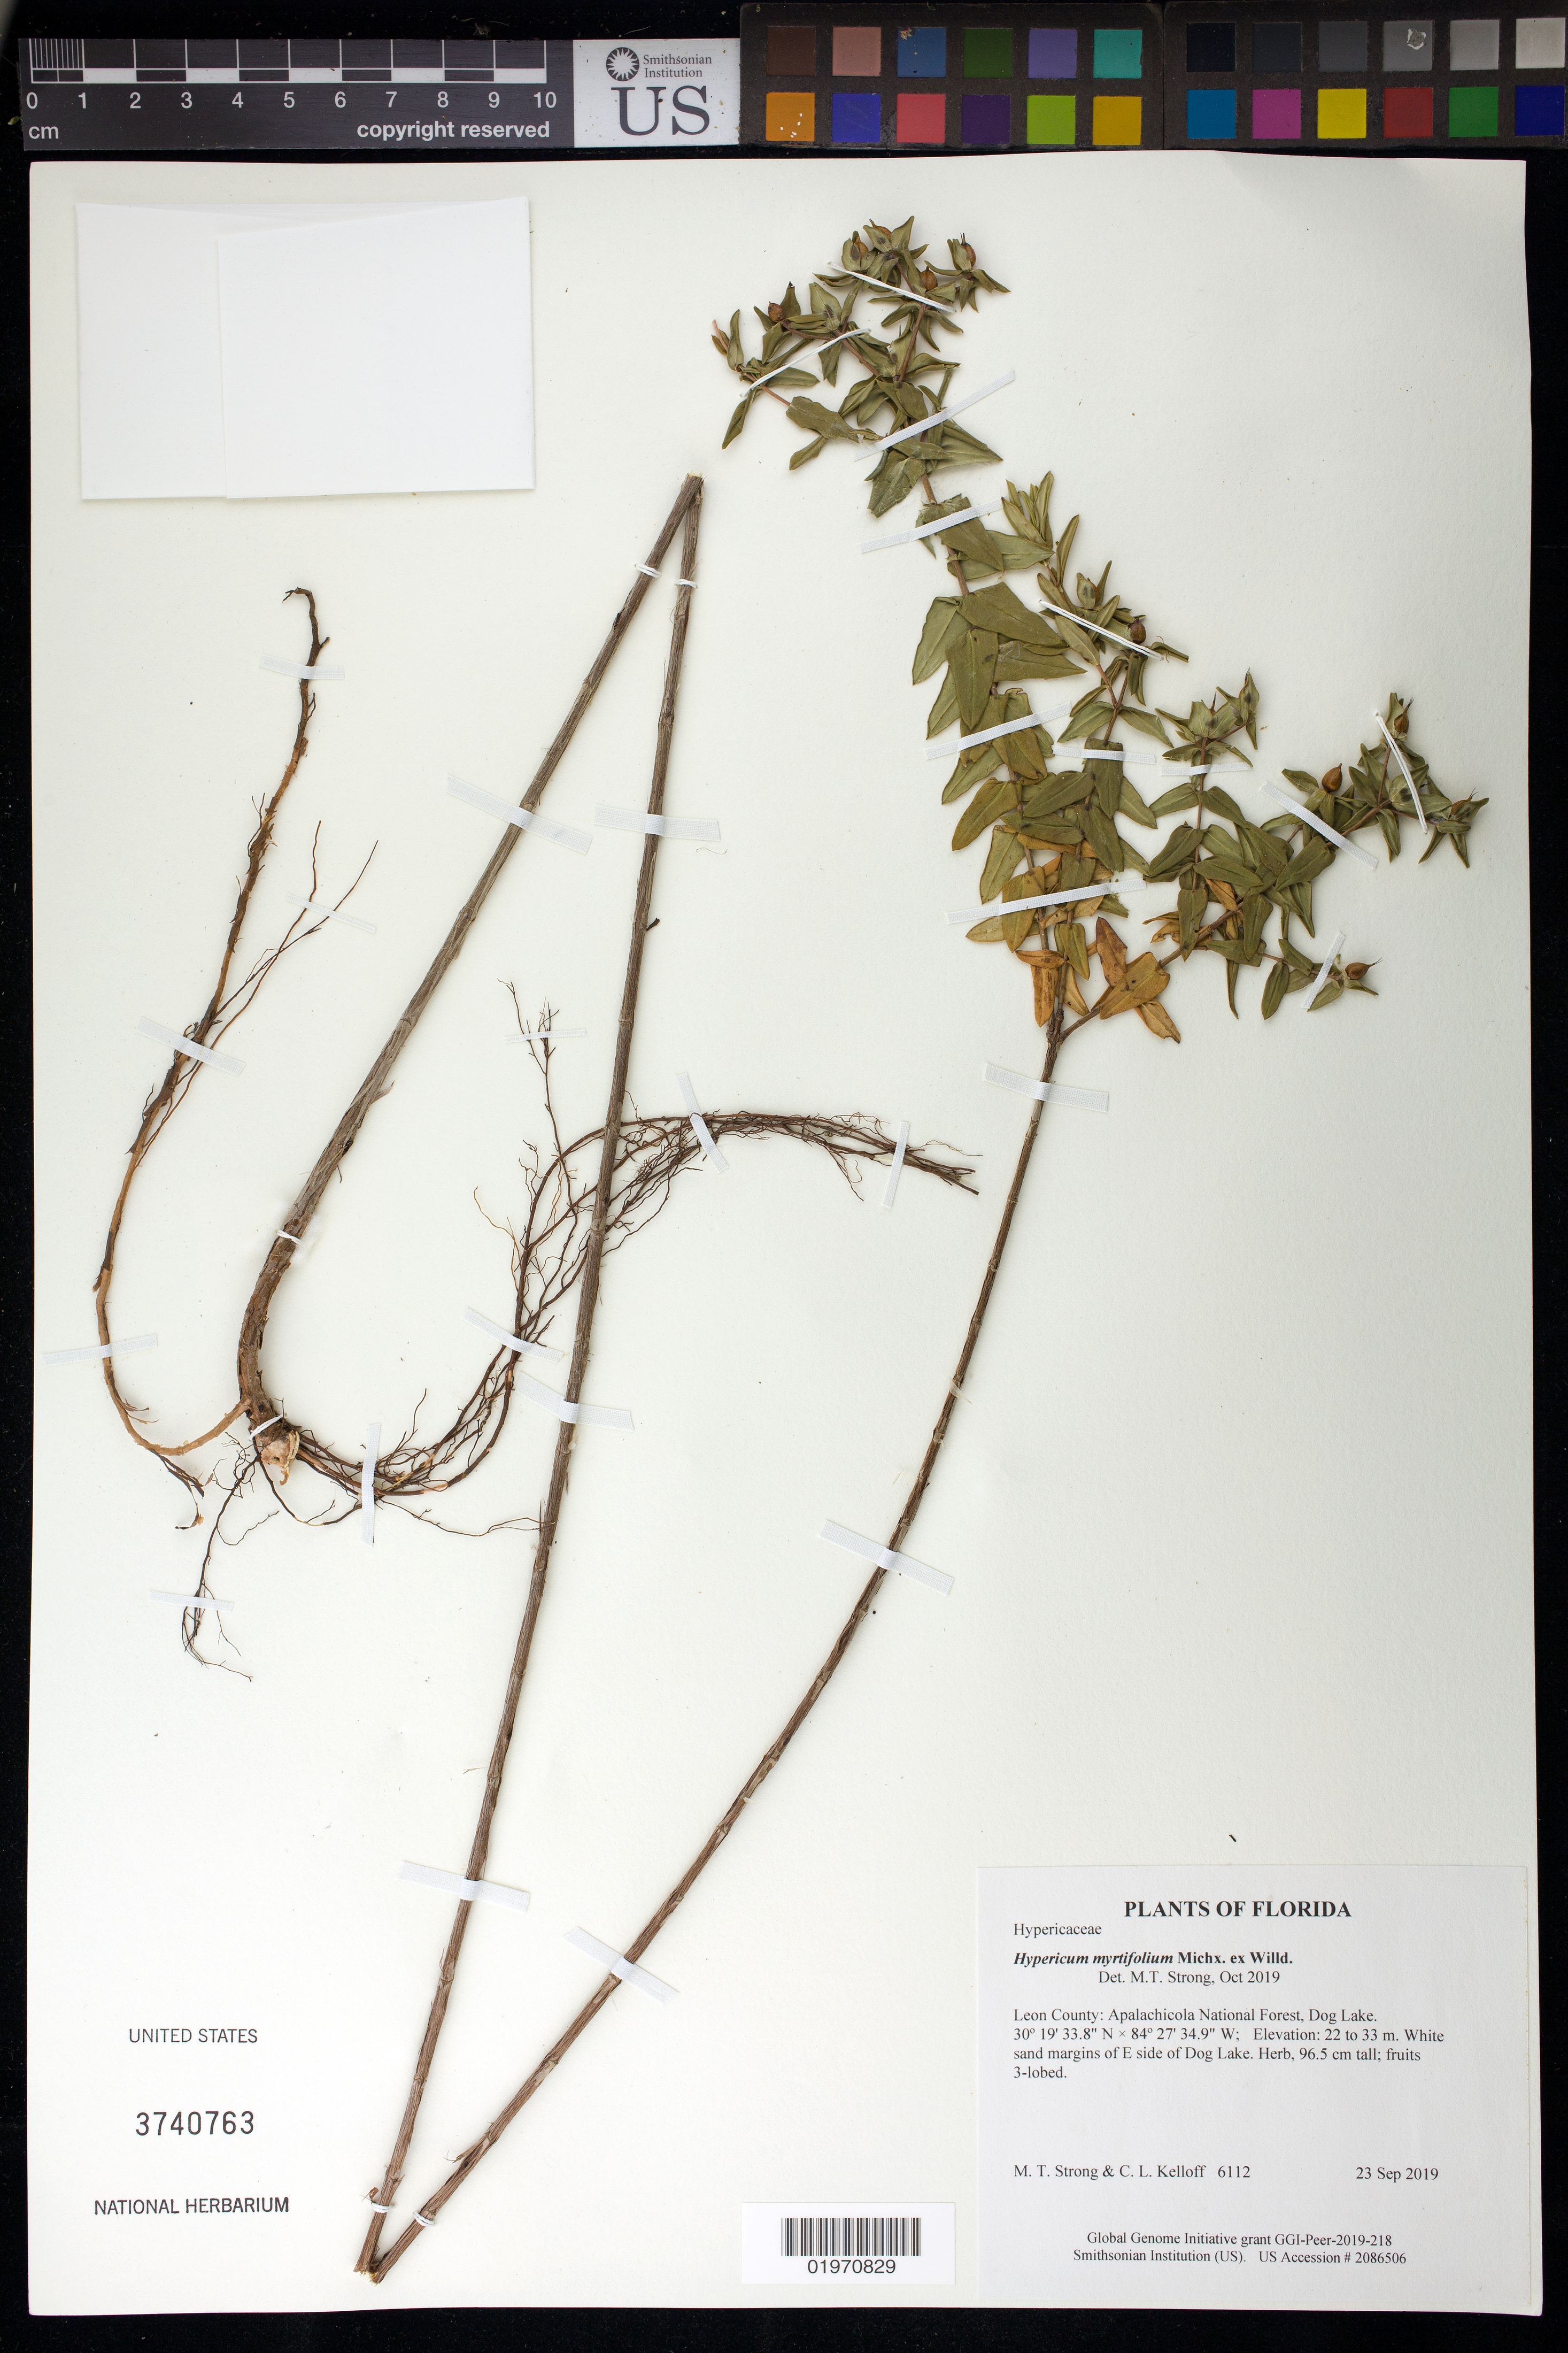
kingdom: Plantae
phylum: Tracheophyta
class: Magnoliopsida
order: Malpighiales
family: Hypericaceae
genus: Hypericum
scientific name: Hypericum myrtifolium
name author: Lam.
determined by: Strong, Mark T., (BOT), Smithsonian Institution - National Museum of Natural History (UNITED STATES)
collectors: M. T. Strong & C. L. Kelloff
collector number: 6112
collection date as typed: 23 Sep 2019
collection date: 2019-09-23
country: United States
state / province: Florida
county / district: Leon County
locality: Apalachicola National Forest, Dog Lake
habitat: White sand margins of E side of Dog Lake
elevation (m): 22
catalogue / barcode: US 3740763